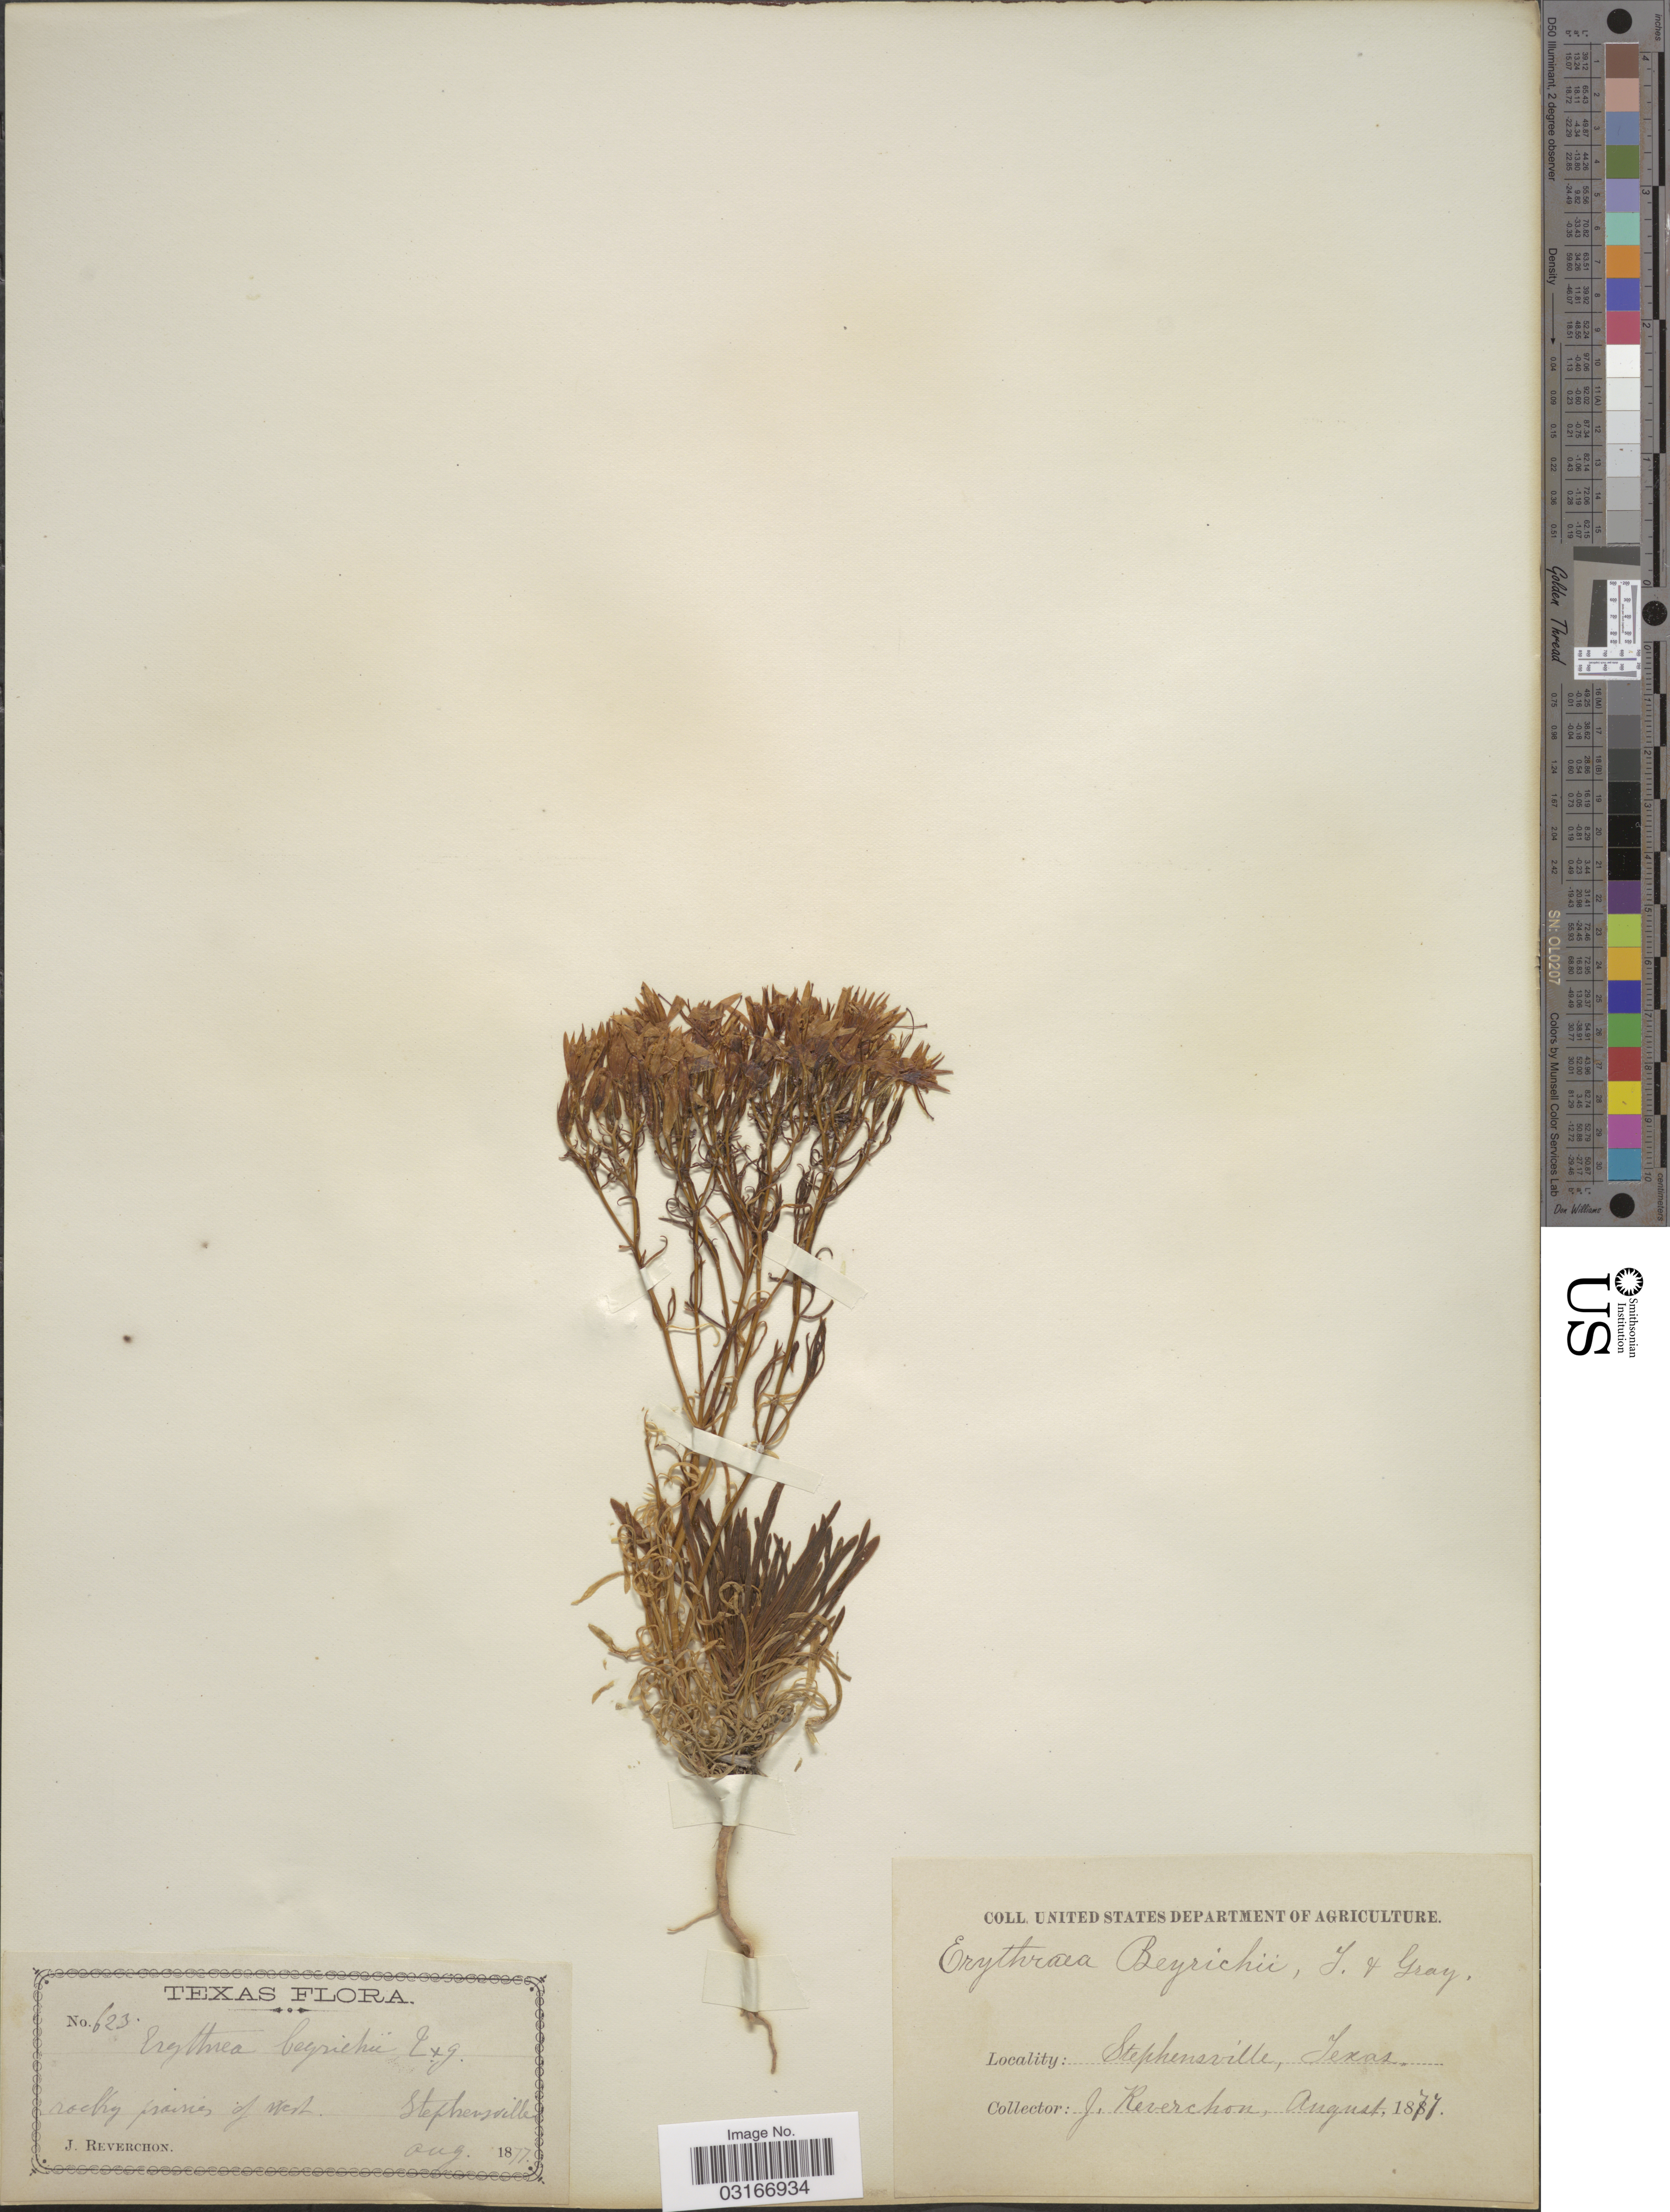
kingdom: Plantae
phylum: Tracheophyta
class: Magnoliopsida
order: Gentianales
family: Gentianaceae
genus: Centaurium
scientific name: Centaurium beyrichii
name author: (Torr.) B.L. Rob.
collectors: J. Reverchon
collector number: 623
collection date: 1877-08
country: United States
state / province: Texas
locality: Rocky prairies of west, Stephensville.